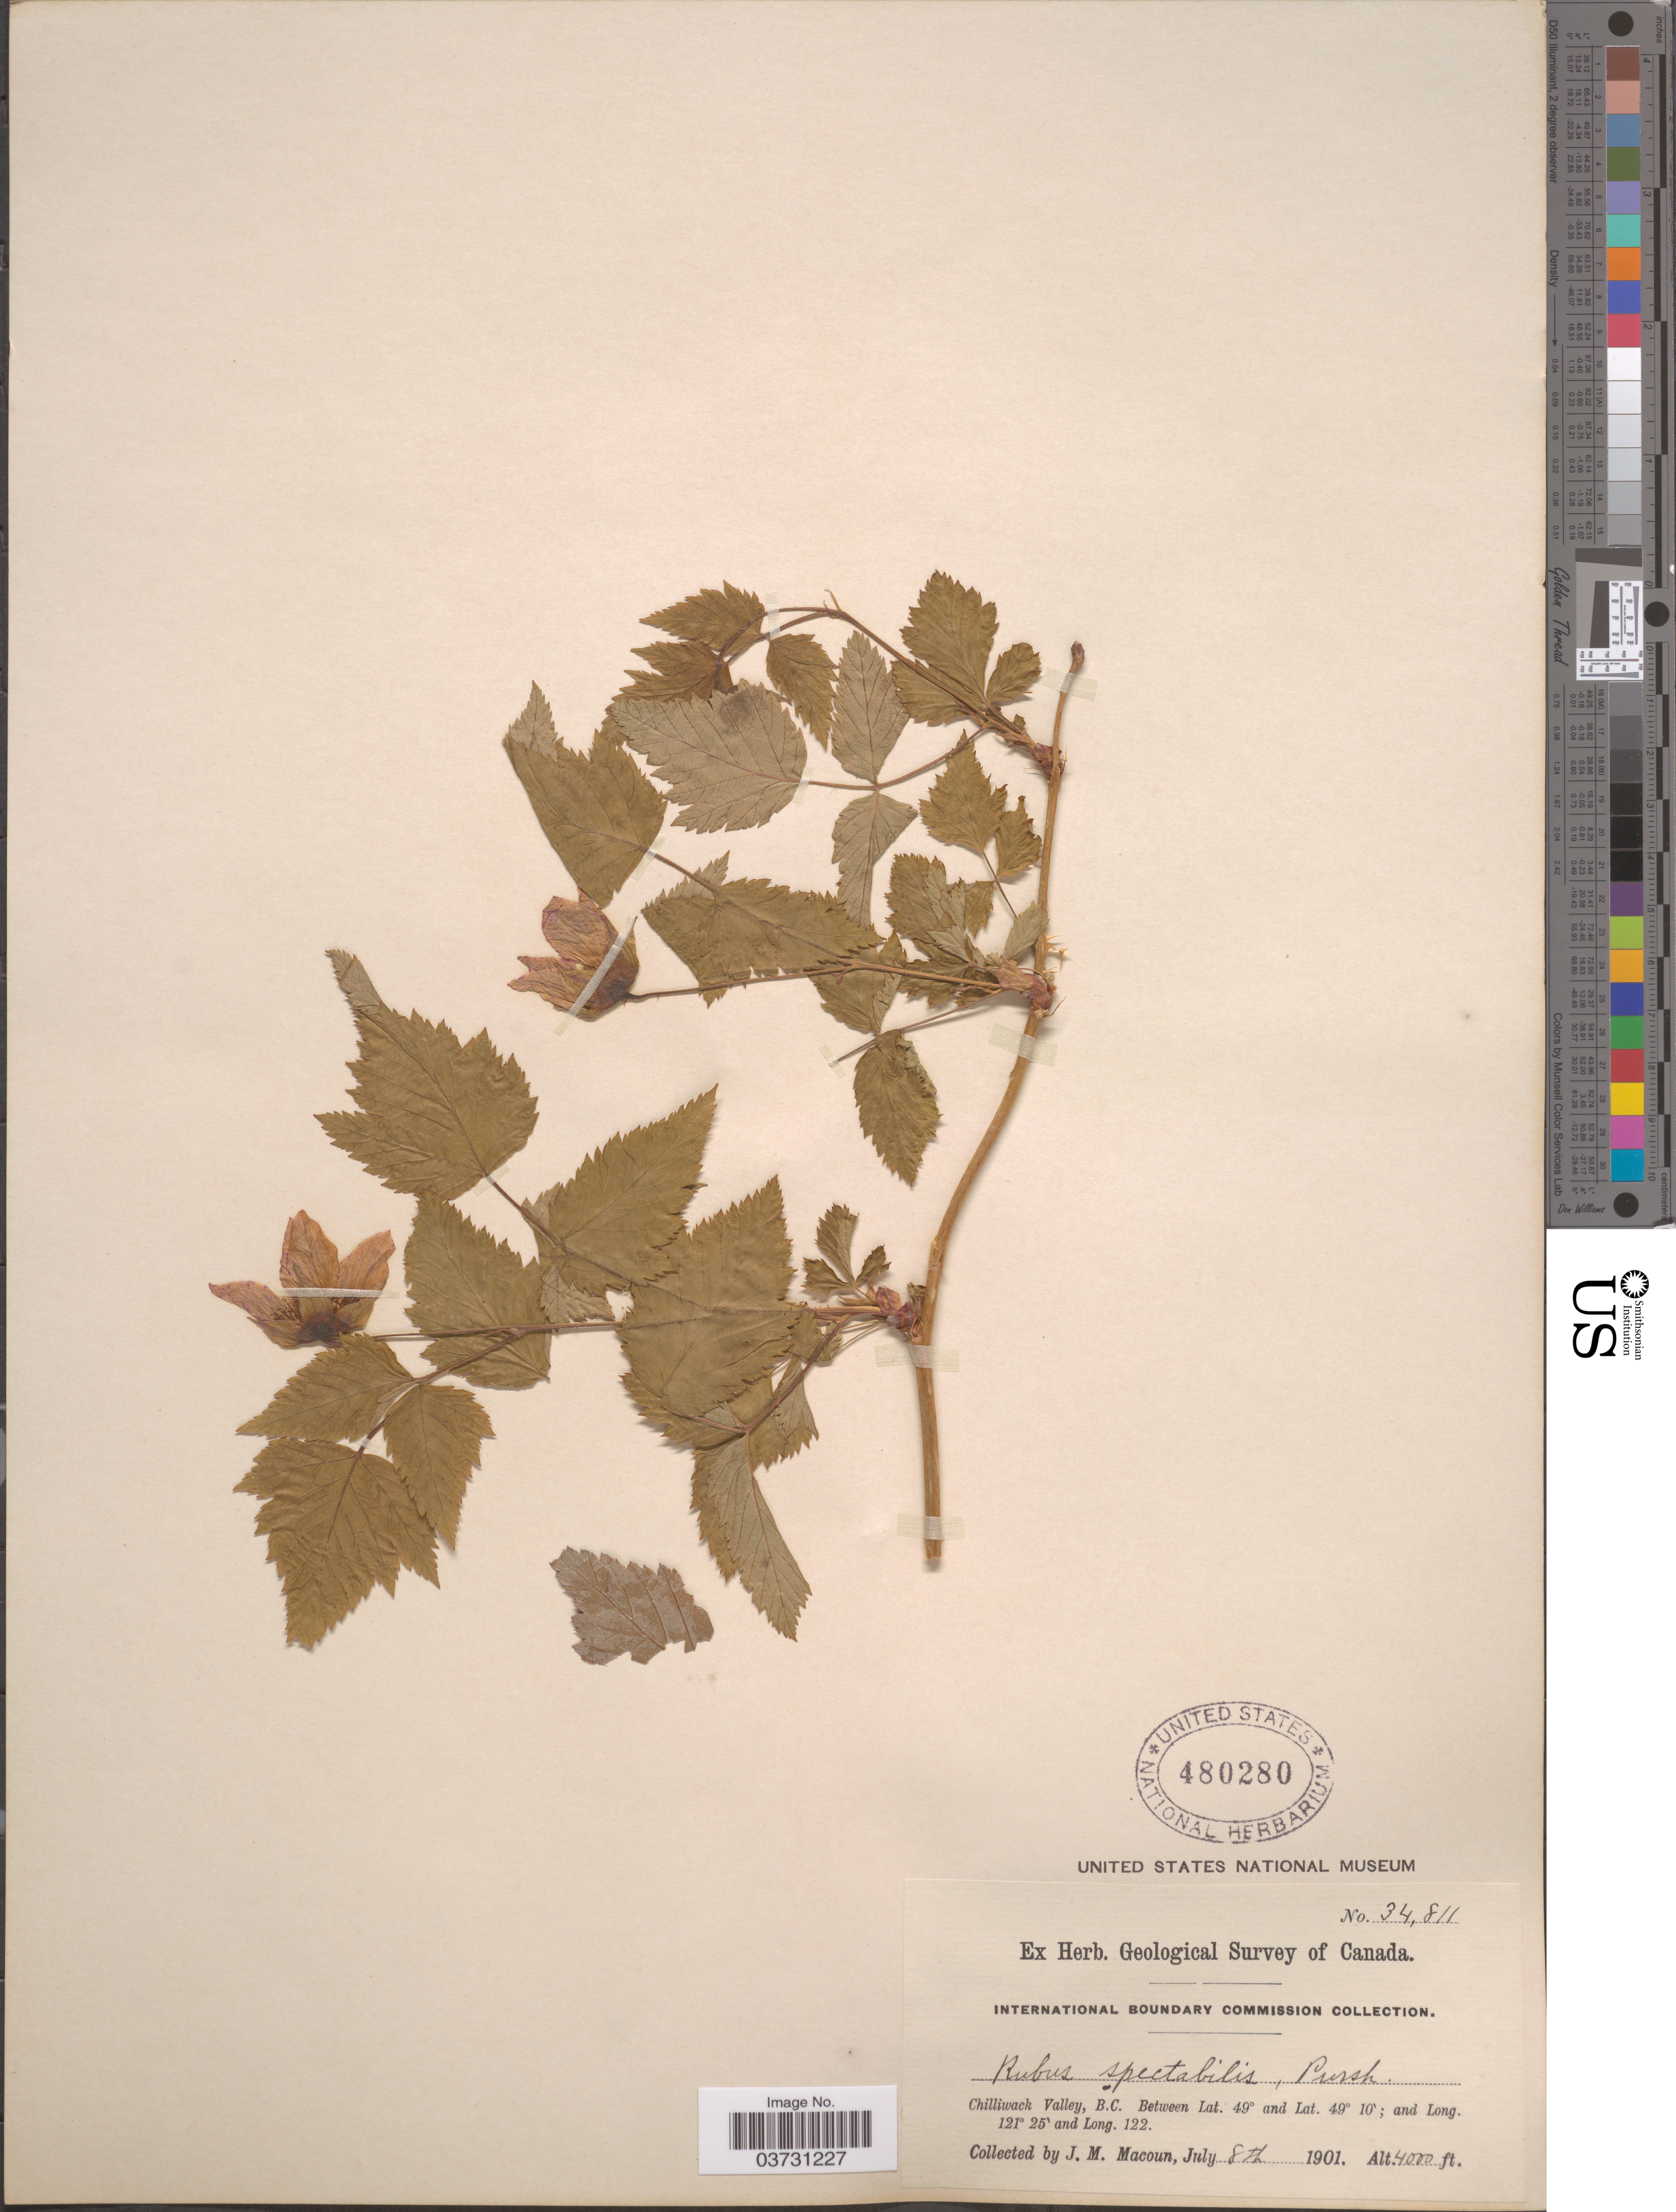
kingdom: Plantae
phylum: Tracheophyta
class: Magnoliopsida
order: Rosales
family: Rosaceae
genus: Rubus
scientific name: Rubus spectabilis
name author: Pursh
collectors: J. M. Macoun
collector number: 34811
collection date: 1901-07-08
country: Canada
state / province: British Columbia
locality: Chilliwack Valley.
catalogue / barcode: US 480280